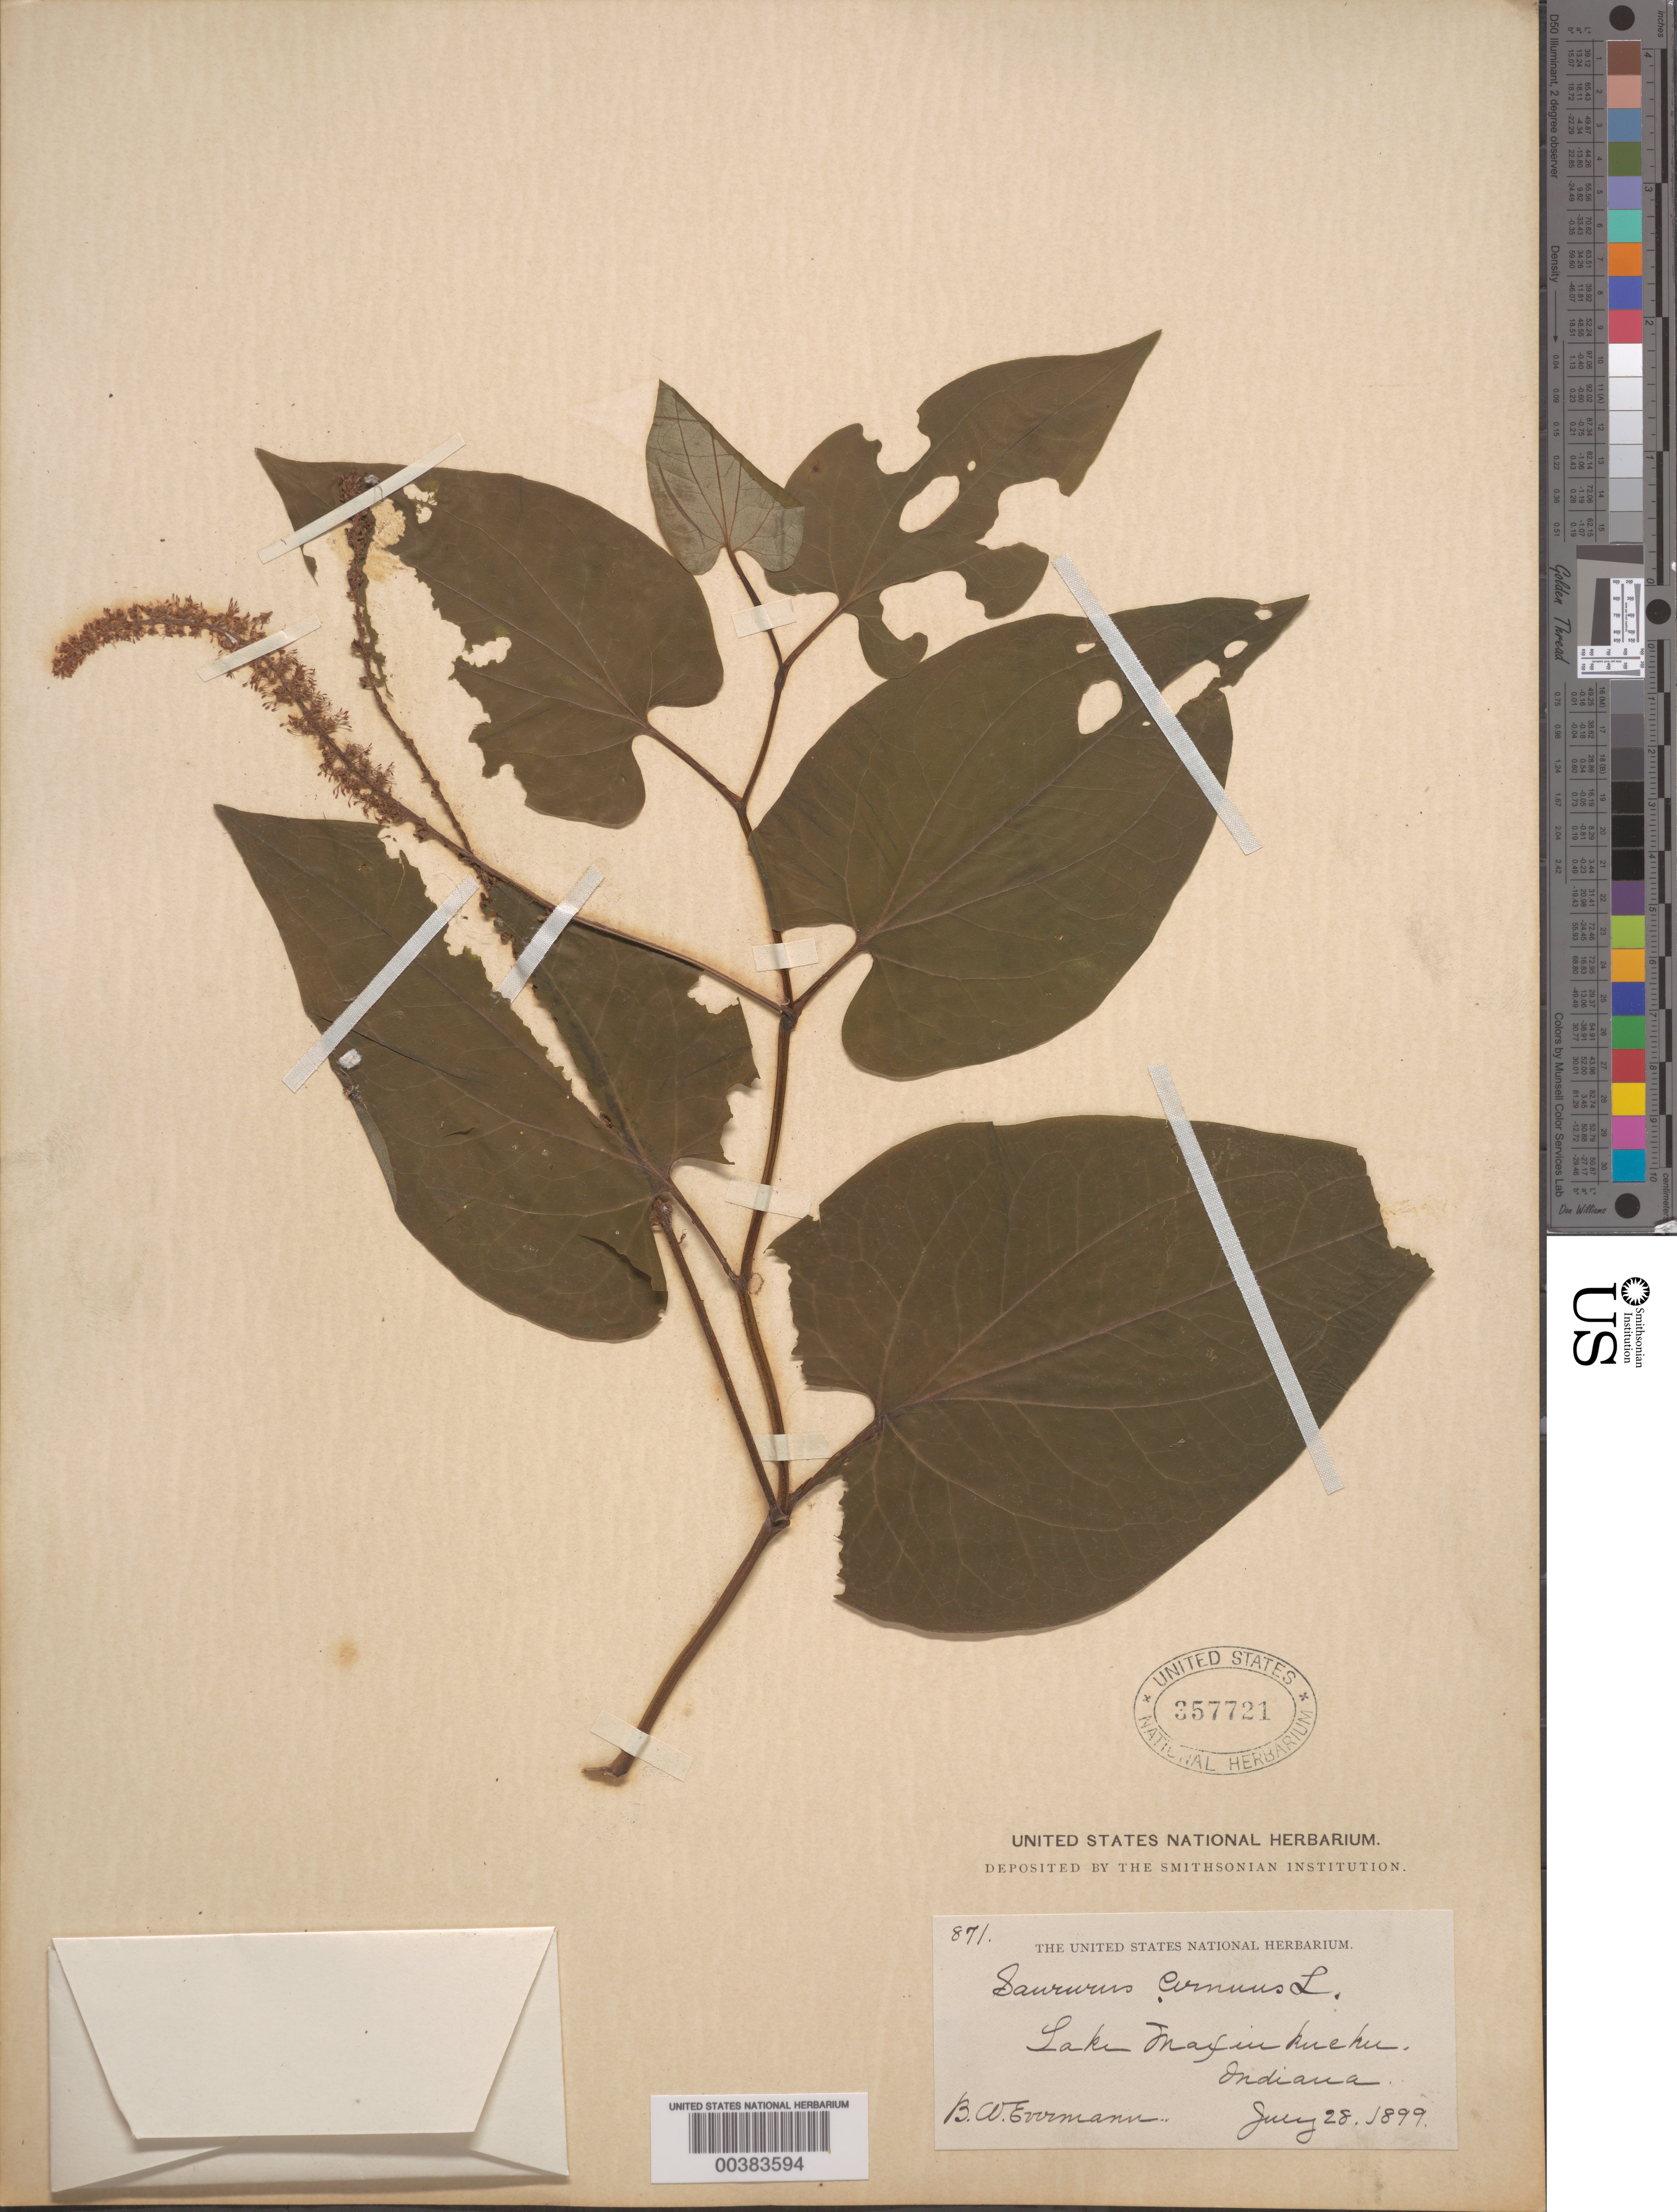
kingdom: Plantae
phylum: Tracheophyta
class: Magnoliopsida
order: Piperales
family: Saururaceae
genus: Saururus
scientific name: Saururus cernuus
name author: L.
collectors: B. W. Evermann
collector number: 871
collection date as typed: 28 Jul 1899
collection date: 1899-07-28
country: United States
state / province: Indiana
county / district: Marshall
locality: Lake Maxinkuckee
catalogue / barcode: US 357721